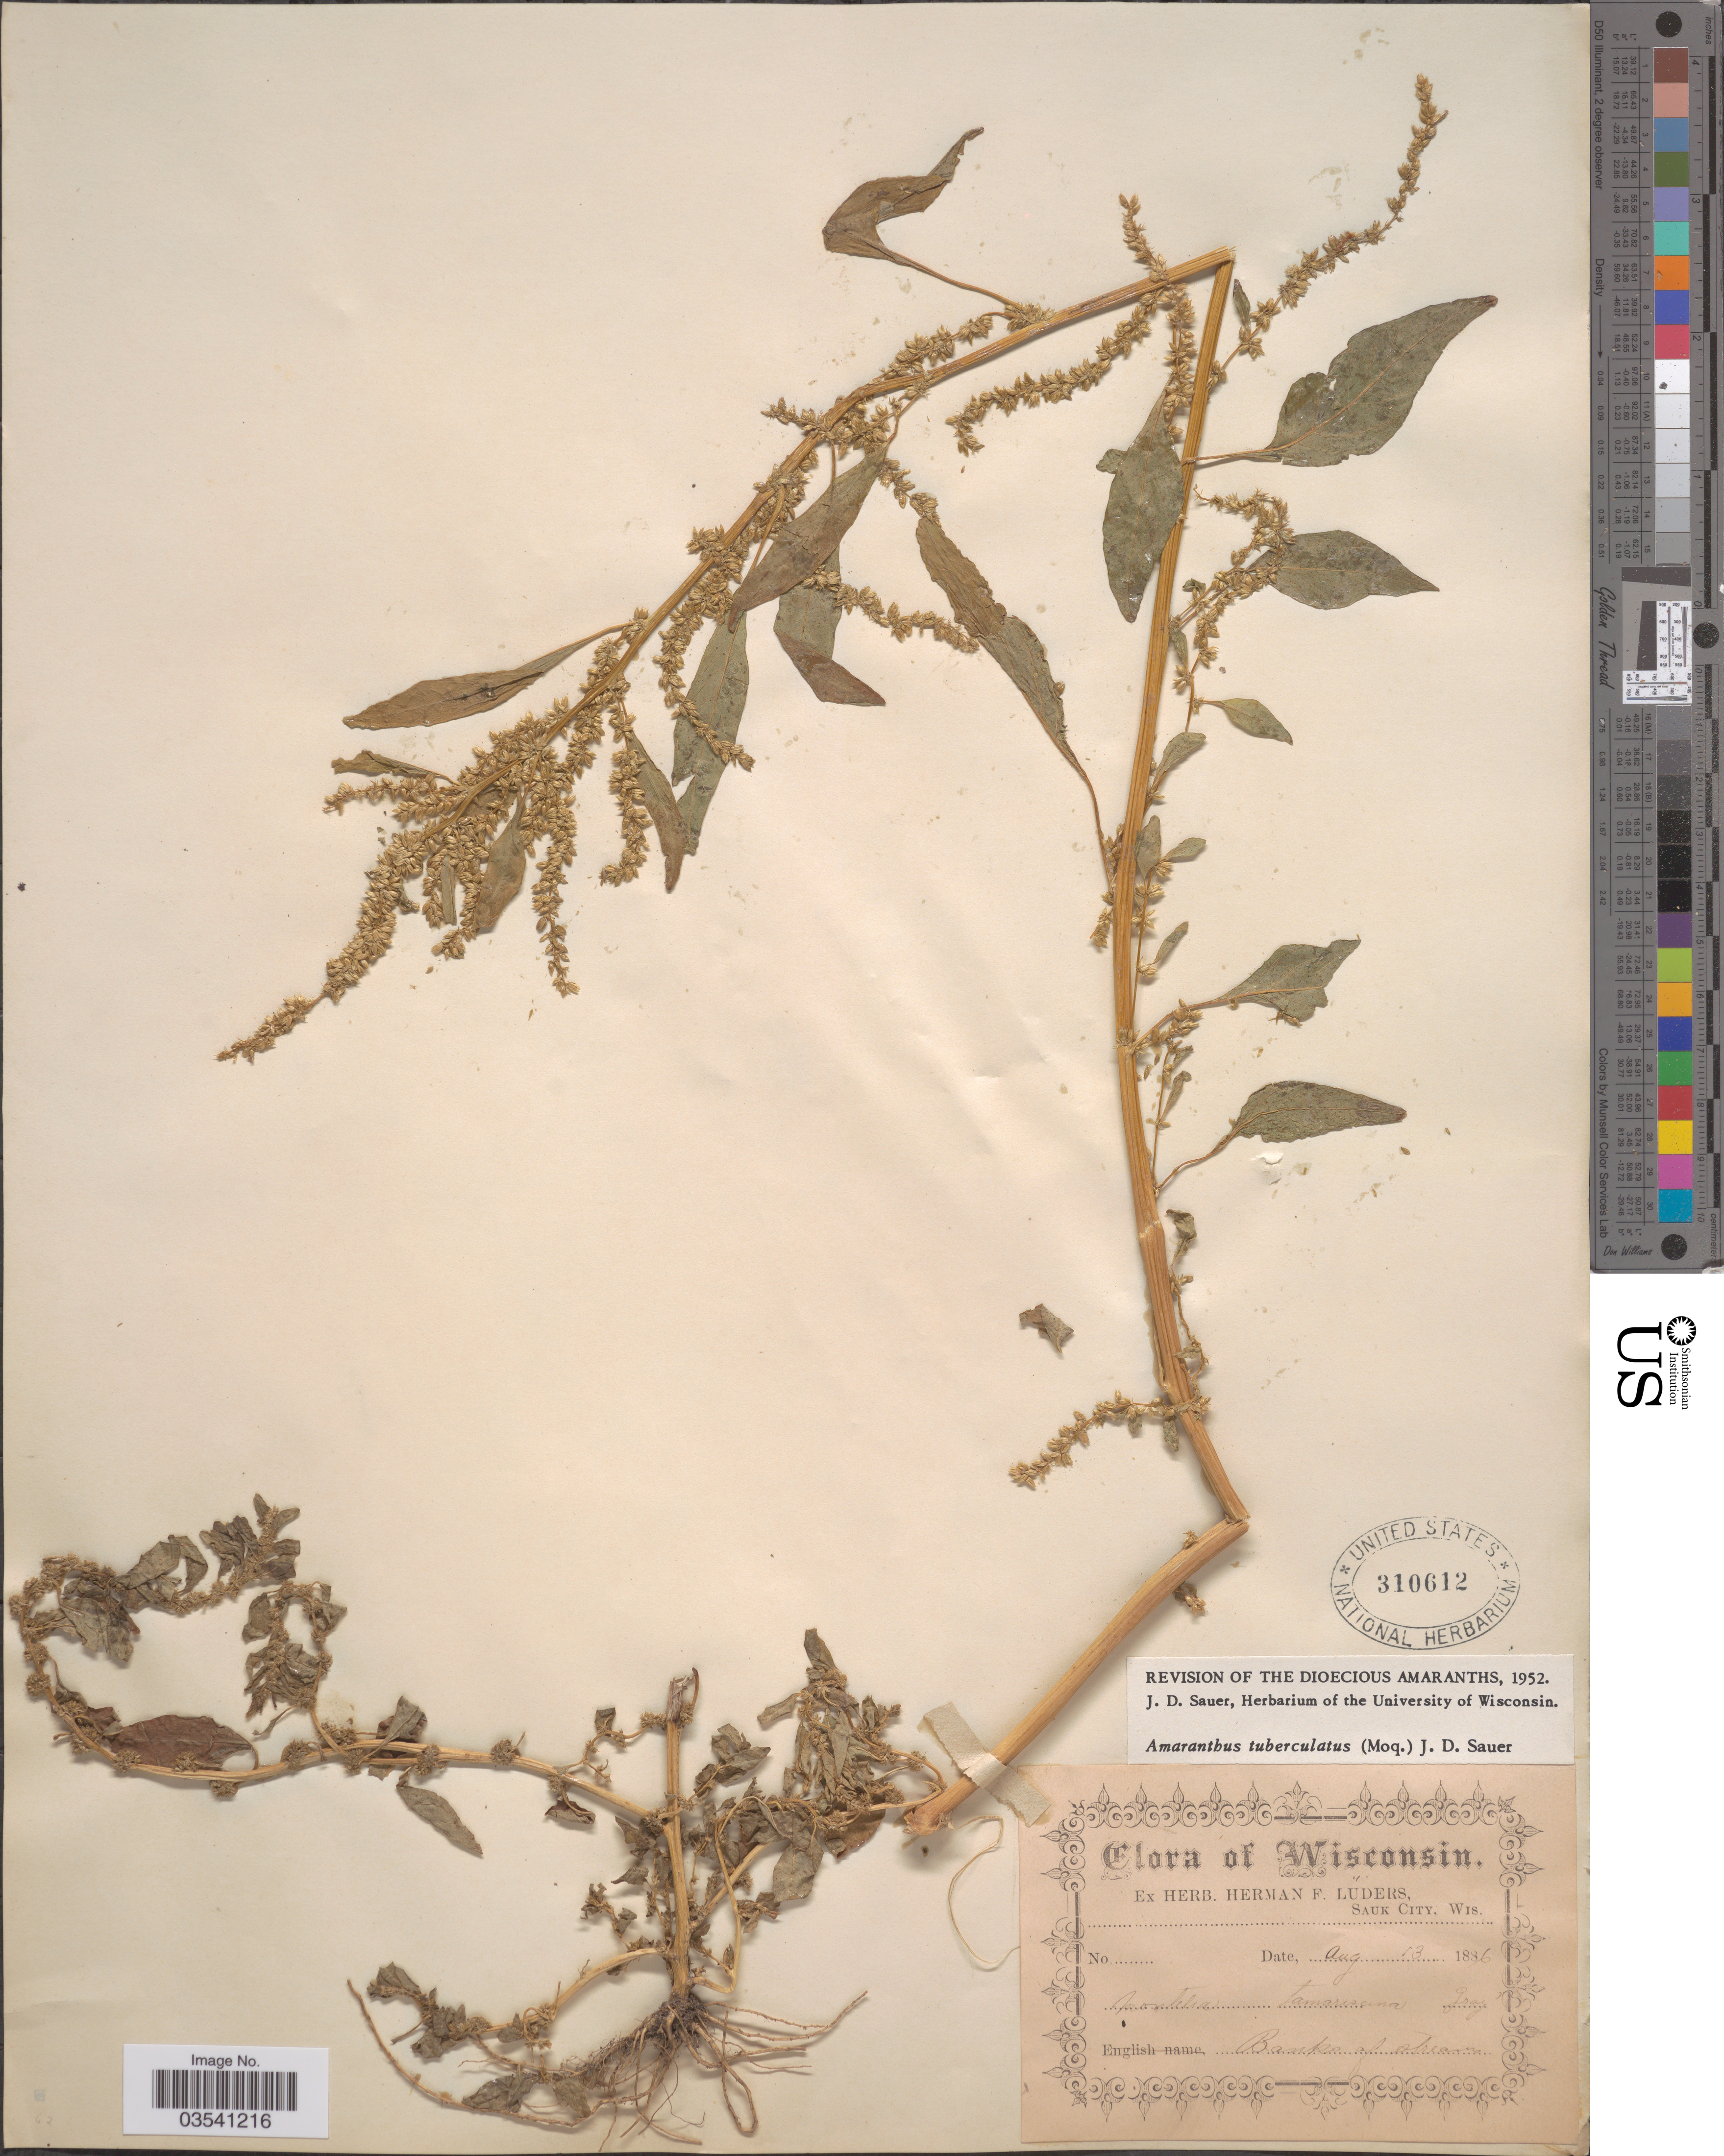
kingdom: Plantae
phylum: Tracheophyta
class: Magnoliopsida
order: Caryophyllales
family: Amaranthaceae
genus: Amaranthus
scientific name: Amaranthus tuberculatus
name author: (Moq.) J.D. Sauer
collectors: ex herb. Herman F. Luders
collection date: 1886-08-13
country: United States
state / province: Wisconsin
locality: Banks of streams.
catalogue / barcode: US 310612